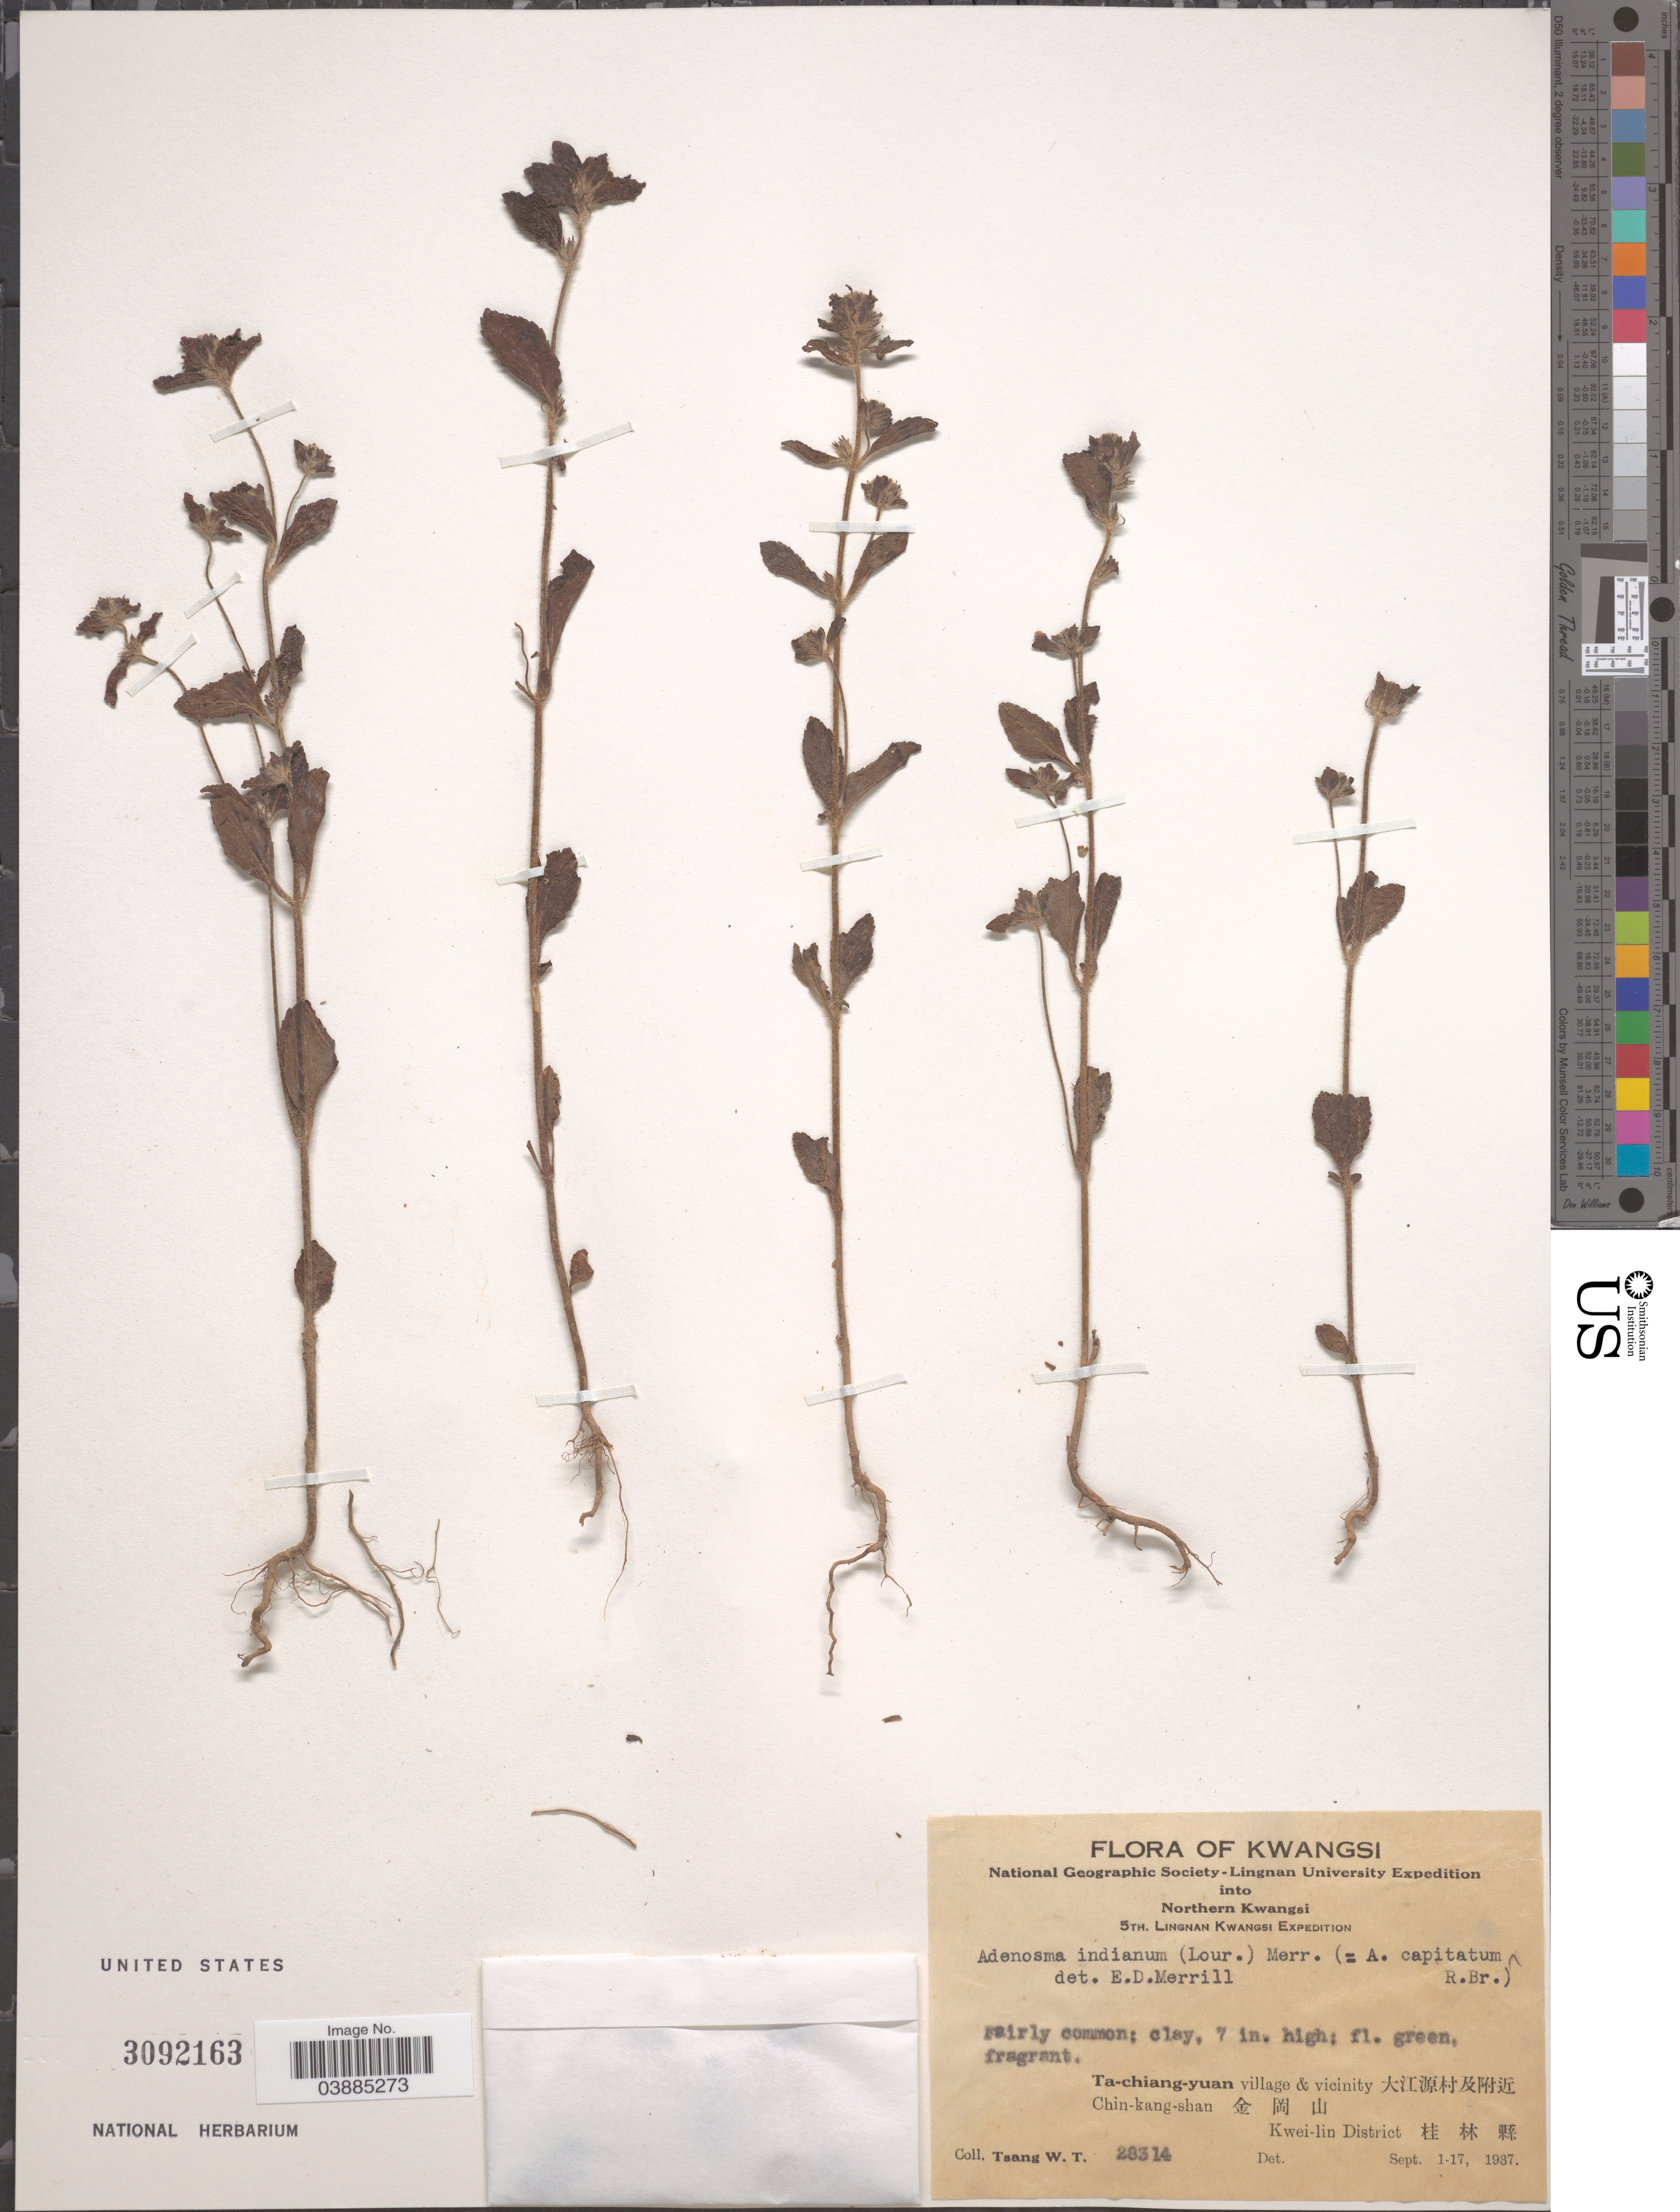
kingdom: Plantae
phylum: Tracheophyta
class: Magnoliopsida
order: Lamiales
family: Plantaginaceae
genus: Adenosma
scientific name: Adenosma indianum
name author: (Lour.) Merr.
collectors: W. T. Tsang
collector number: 28314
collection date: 1937-09-01/1937-09-17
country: China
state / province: Guangxi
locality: Northern Kwangsi. Ta-chiang-yuan village & vicinity X. Chin-kang-shan X. Kwei-lin District X.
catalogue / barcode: US 3092163